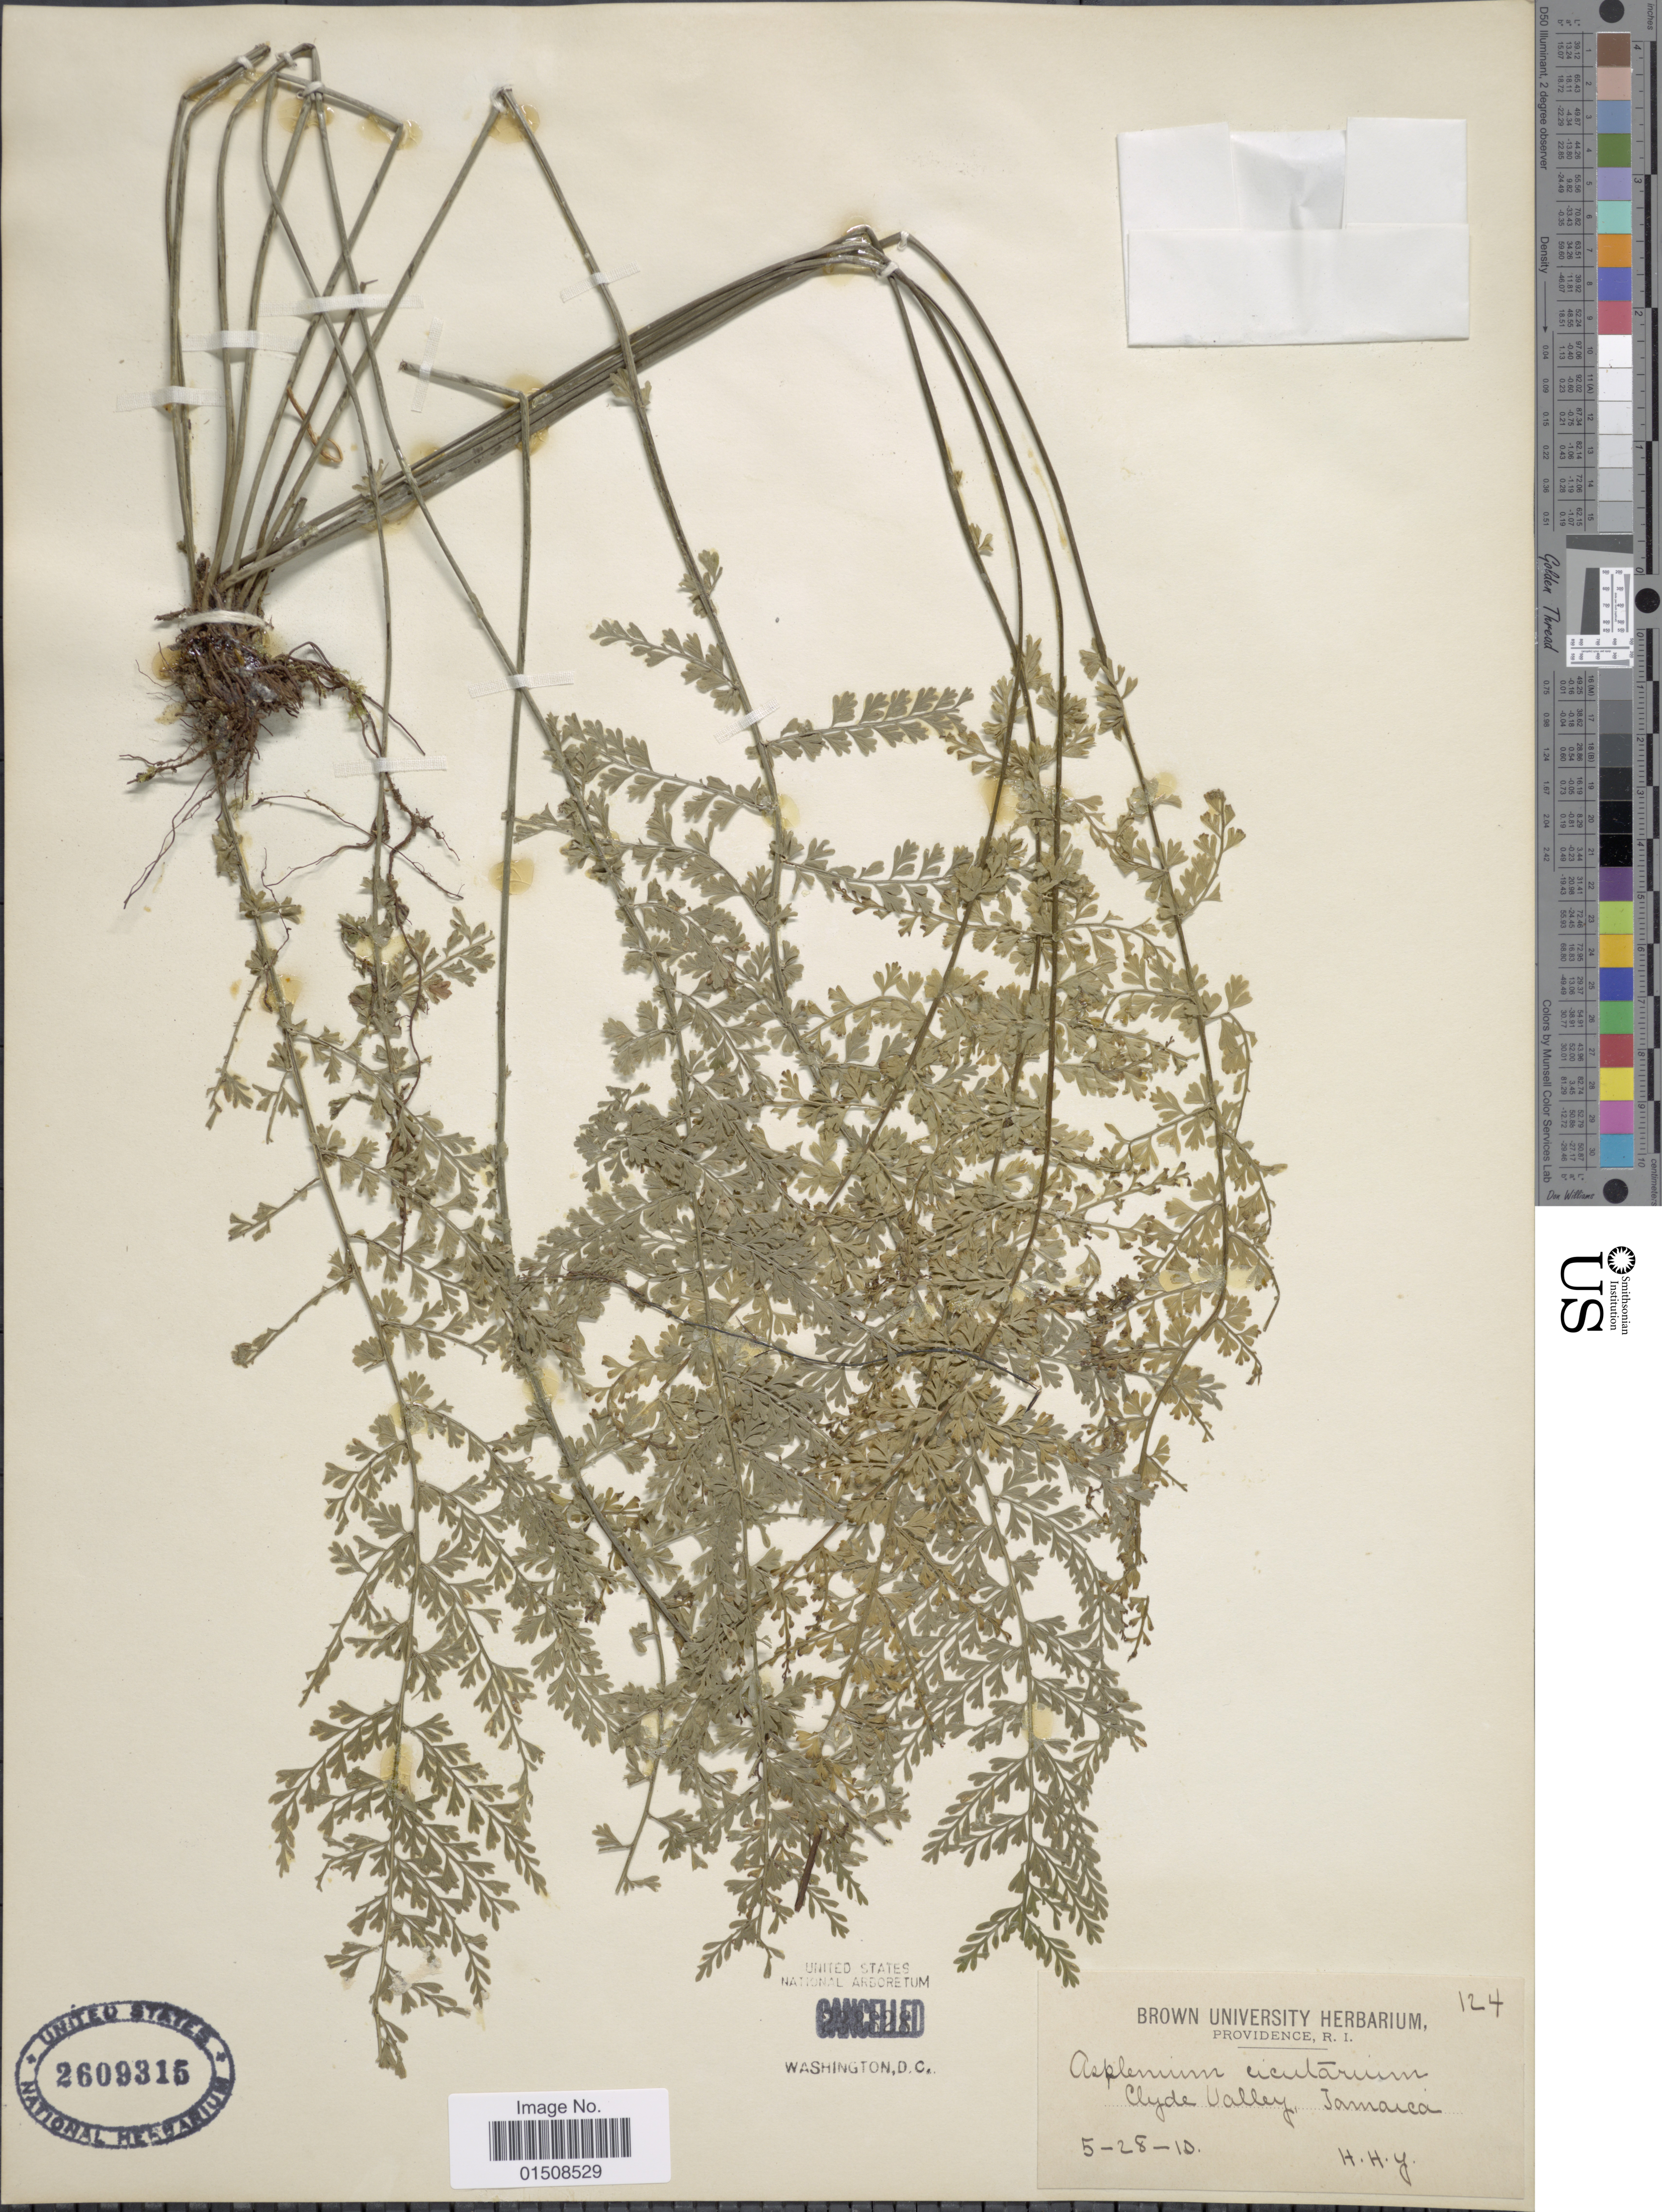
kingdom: Plantae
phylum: Tracheophyta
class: Polypodiopsida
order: Polypodiales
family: Aspleniaceae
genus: Asplenium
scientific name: Asplenium cristatum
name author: Lam.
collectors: H. H. Y.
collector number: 124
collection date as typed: Transcribed d/m/y: 28/5/10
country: Jamaica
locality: Clyde Valley.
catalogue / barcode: US 2609315